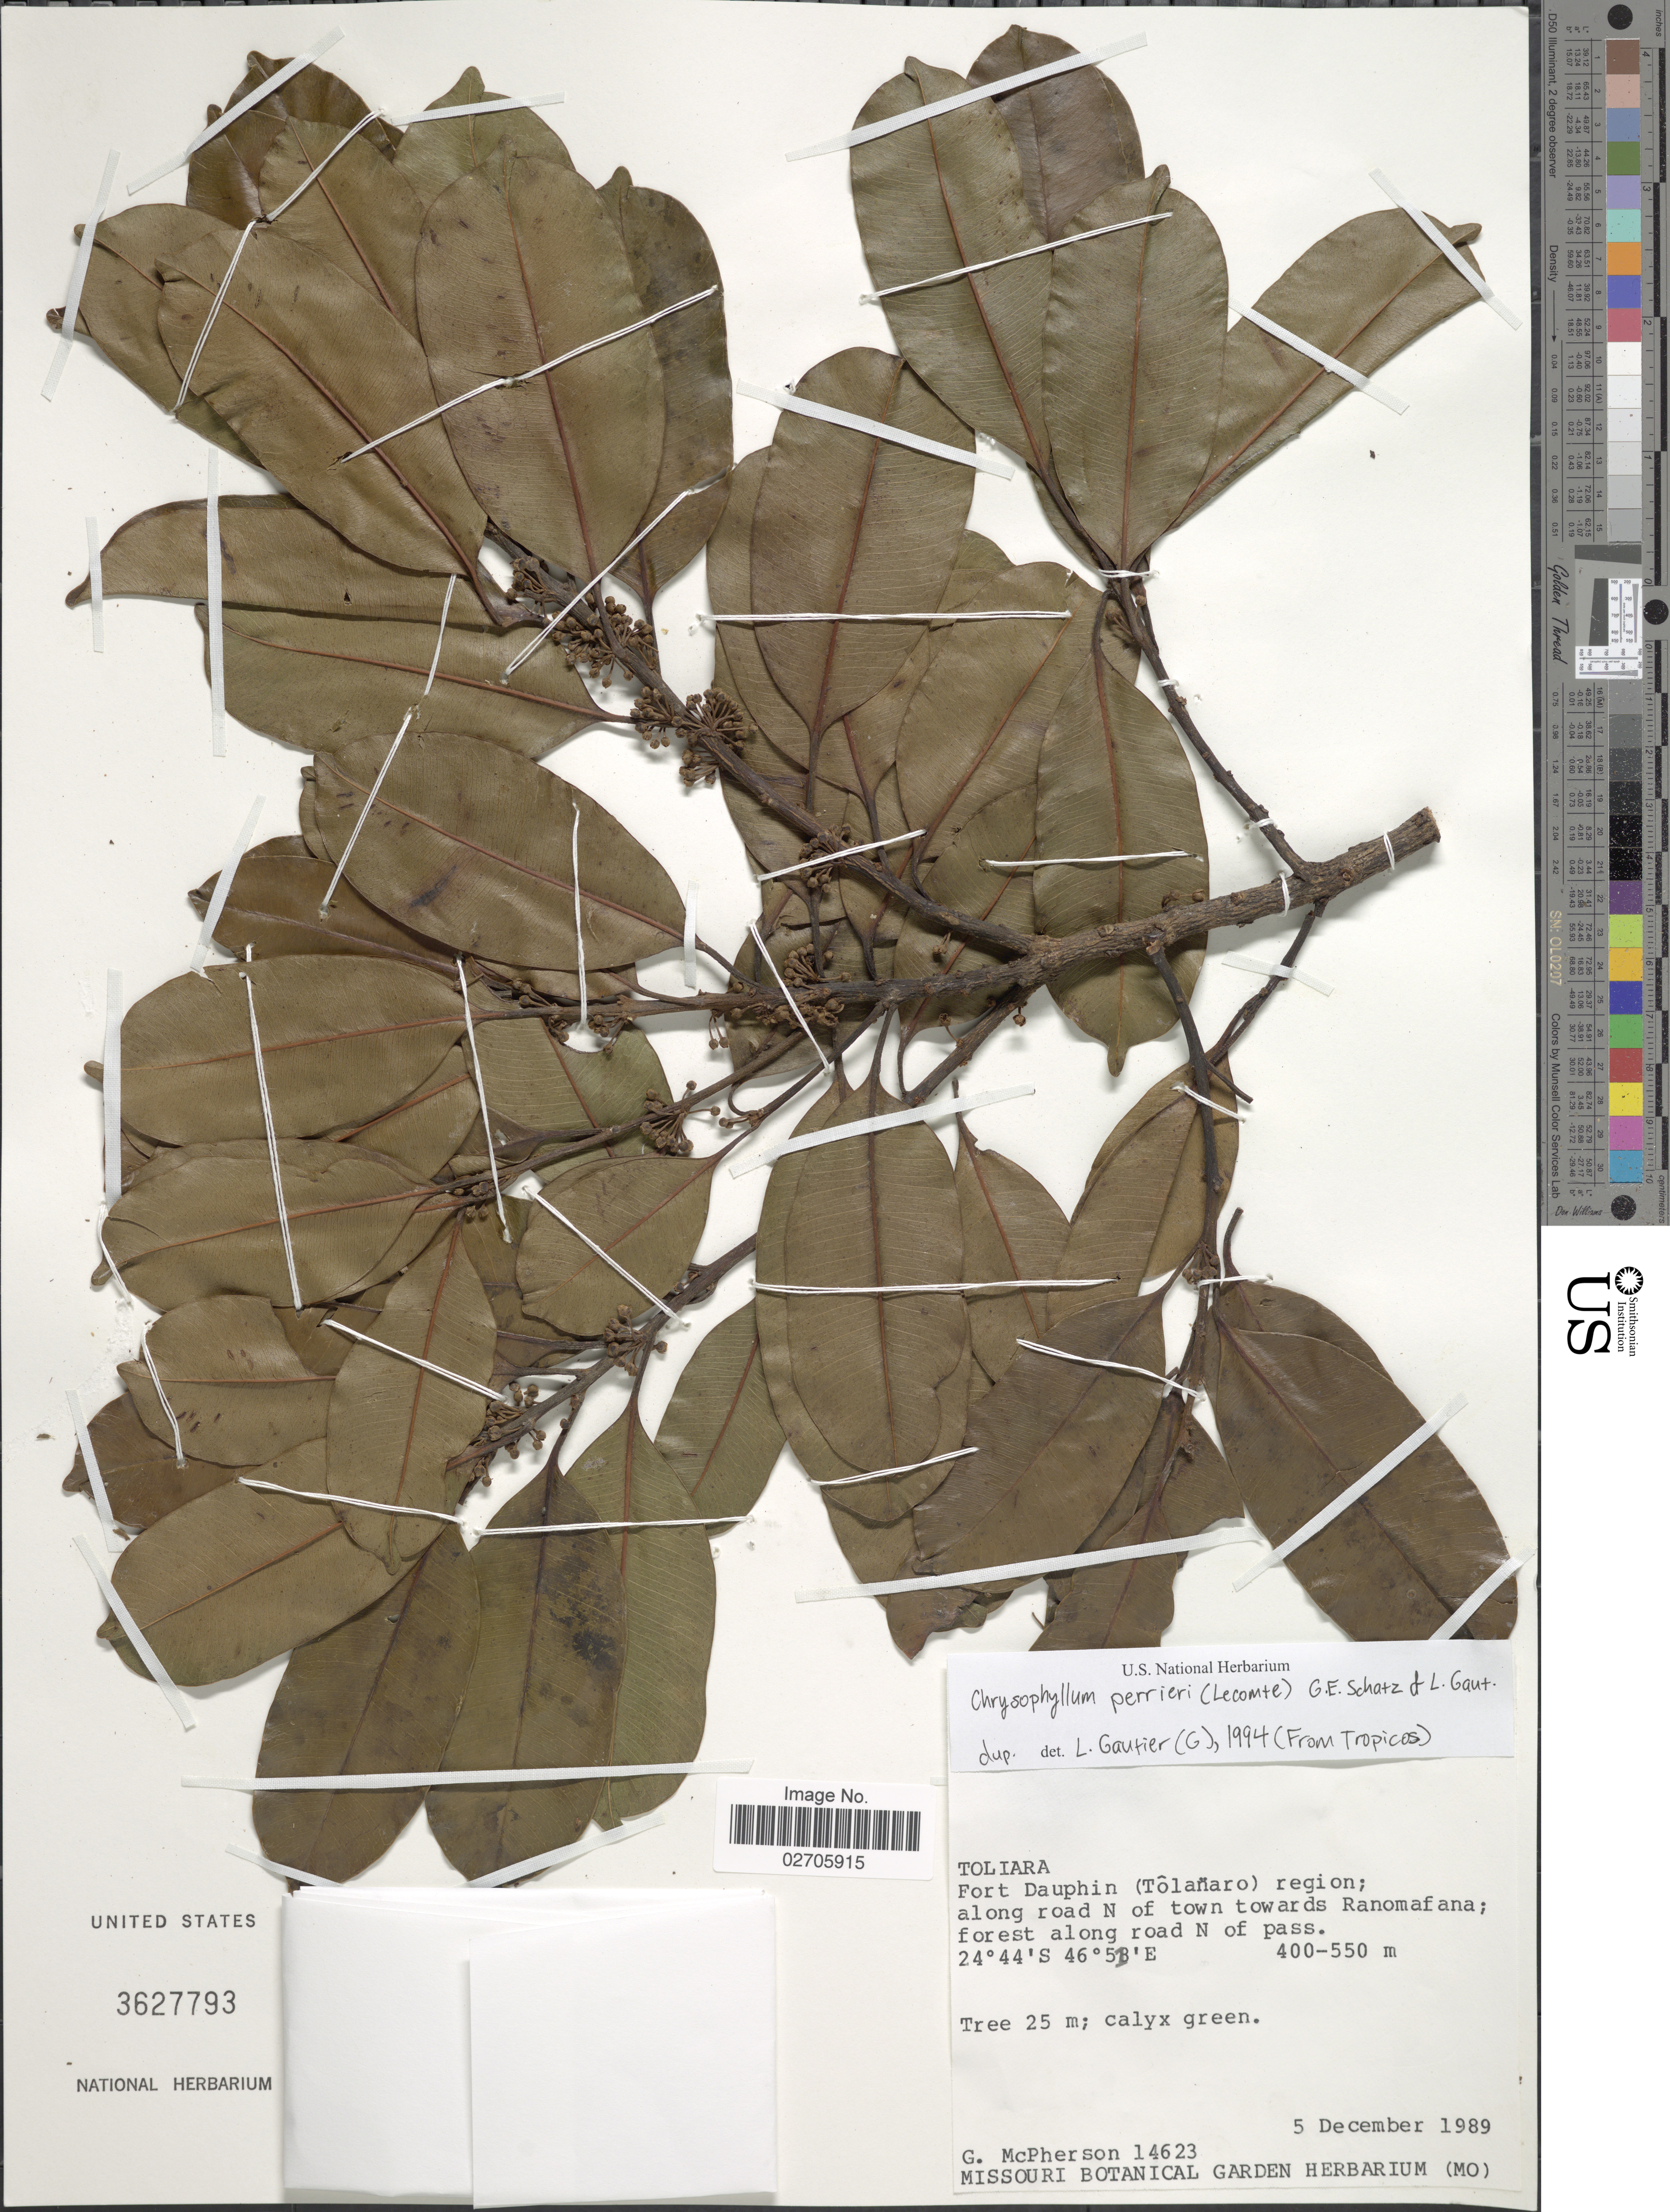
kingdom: Plantae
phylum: Tracheophyta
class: Magnoliopsida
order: Ericales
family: Sapotaceae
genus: Chrysophyllum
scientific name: Chrysophyllum perrieri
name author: G.E. Schatz & L.Gaut.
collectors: G. McPherson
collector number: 14623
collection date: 1989-12-05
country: Madagascar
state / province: Anosy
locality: Fort Dauphin (Tôlanaro) region; along N of town towards Ranomafana; forest along road N of pass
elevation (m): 400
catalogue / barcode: US 3627793